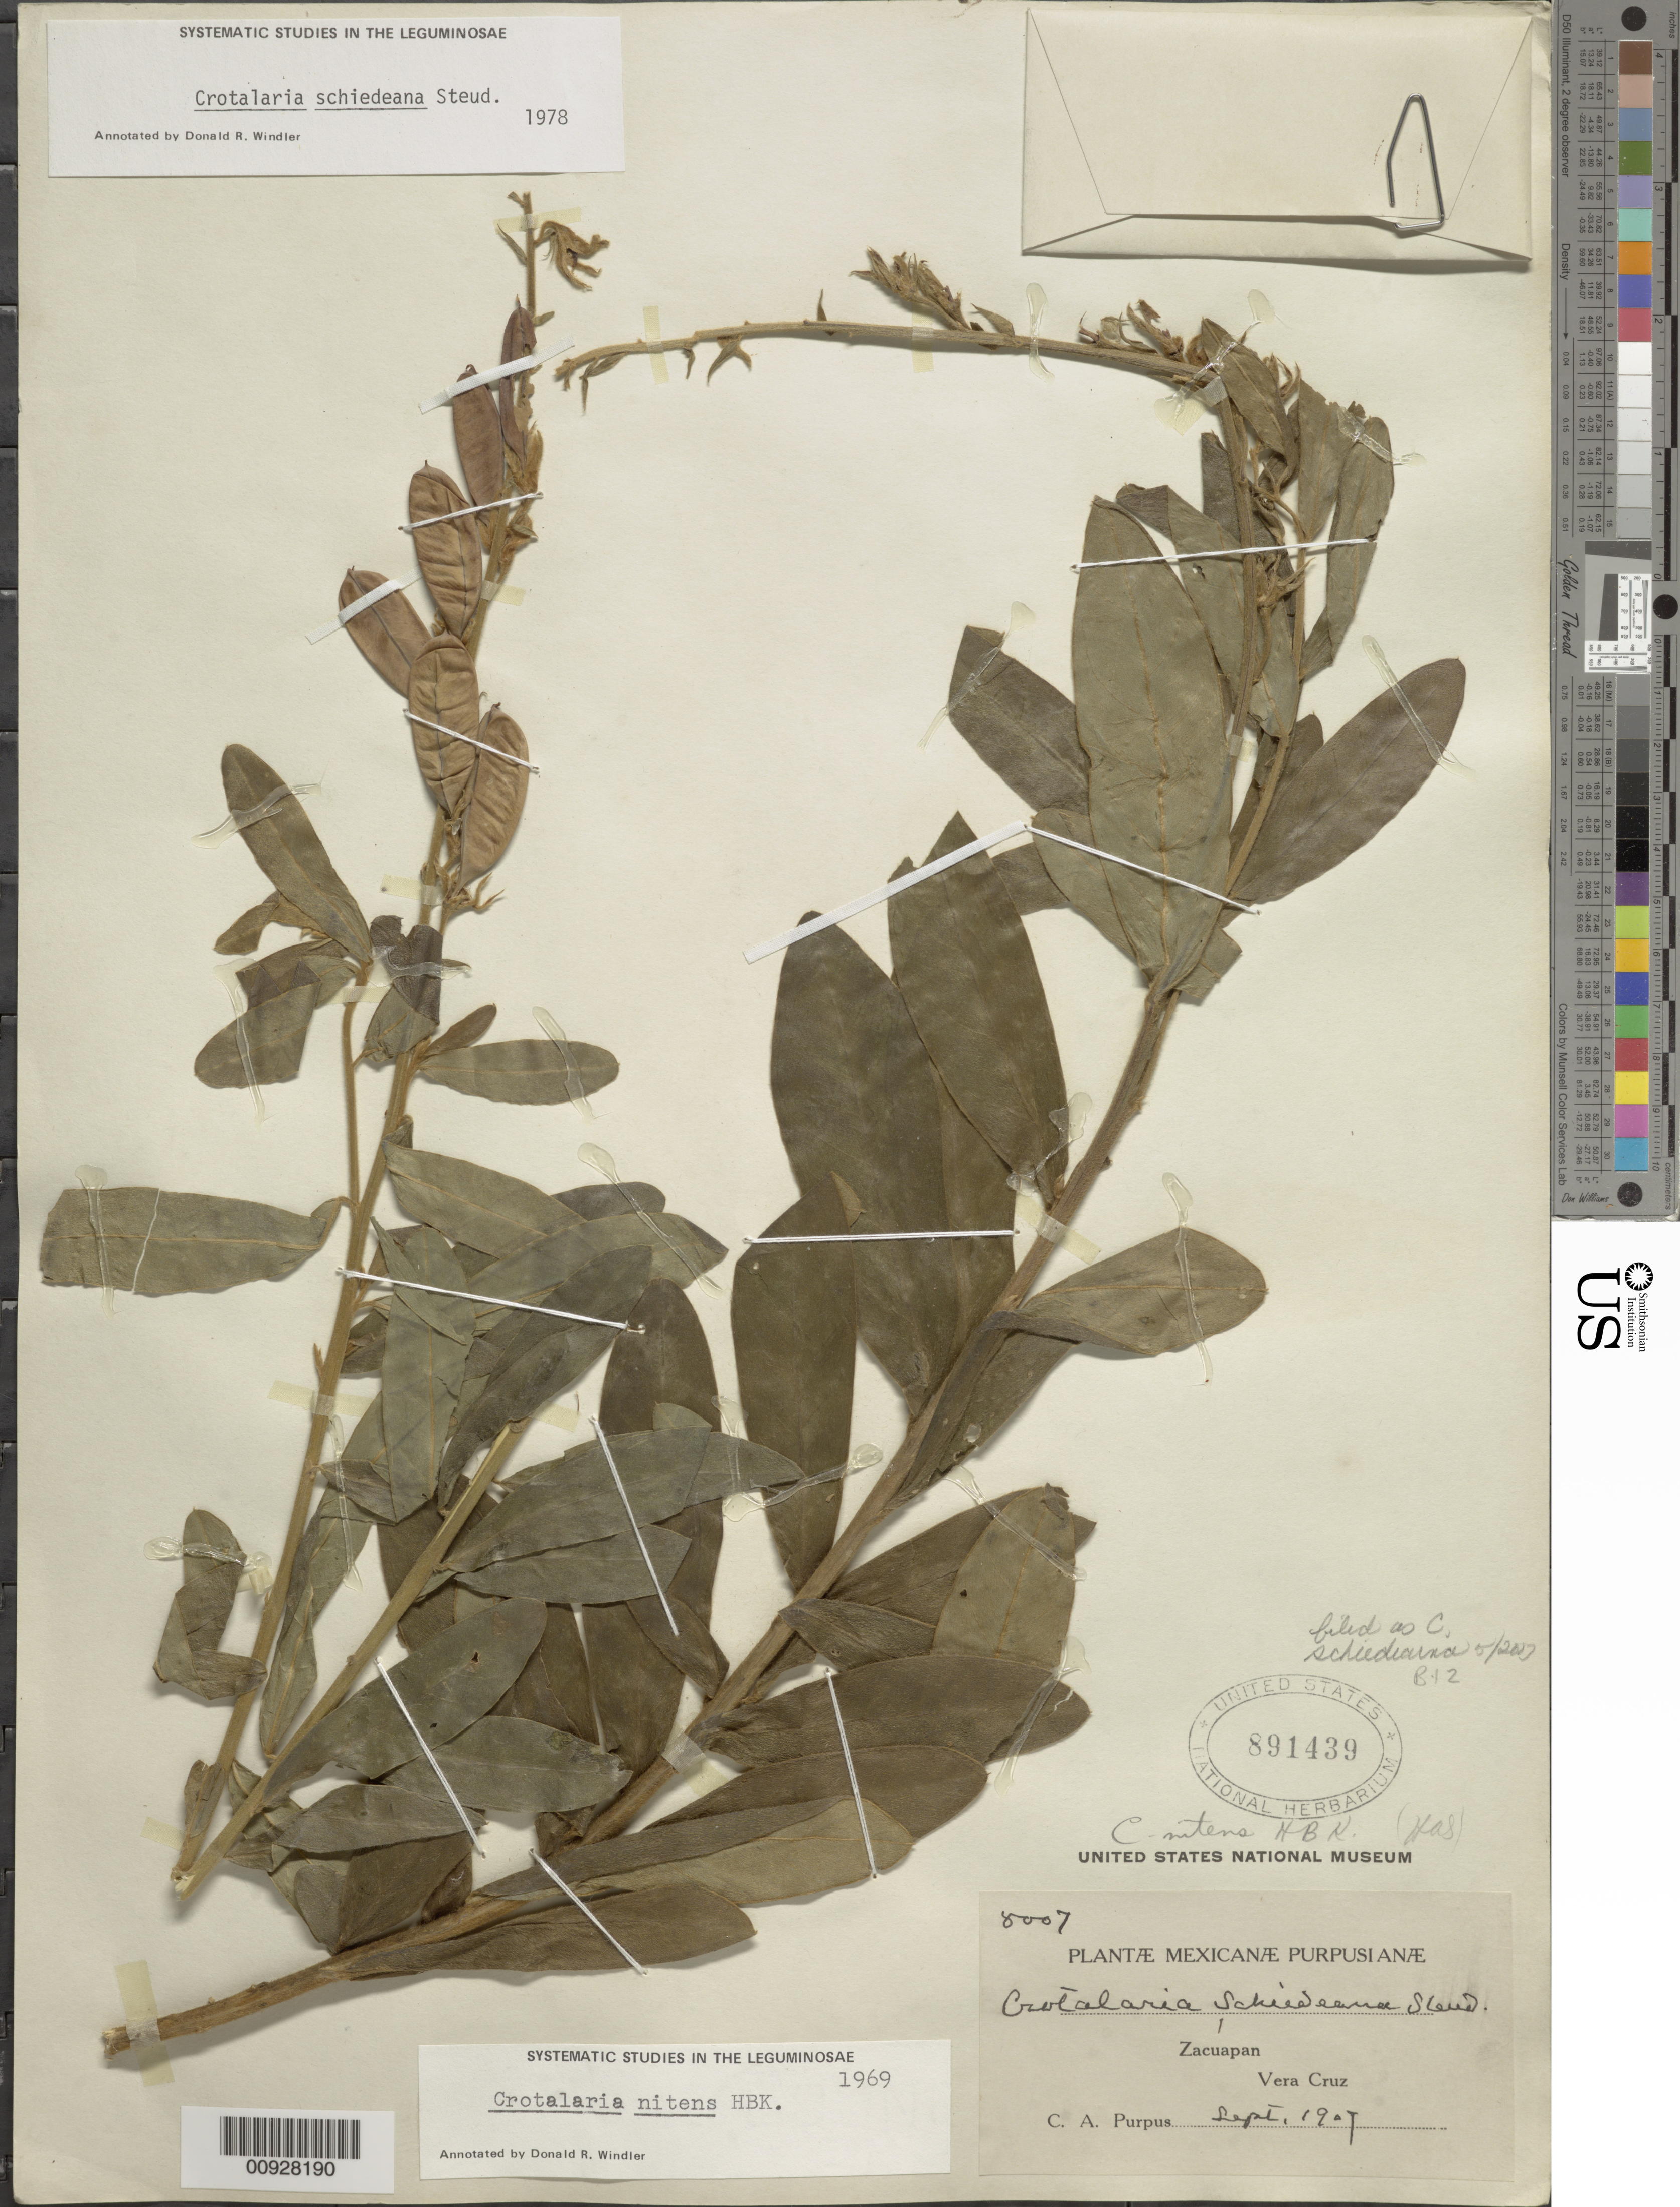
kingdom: Plantae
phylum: Tracheophyta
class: Magnoliopsida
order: Fabales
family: Fabaceae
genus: Crotalaria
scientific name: Crotalaria schiedeana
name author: Steud.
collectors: C. A. Purpus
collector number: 8007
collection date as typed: Sep 1901 or -- Sep 1907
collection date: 1901-09 or 1907-09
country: Mexico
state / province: Veracruz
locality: Zacuapan, Veracruz.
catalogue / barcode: US 891439